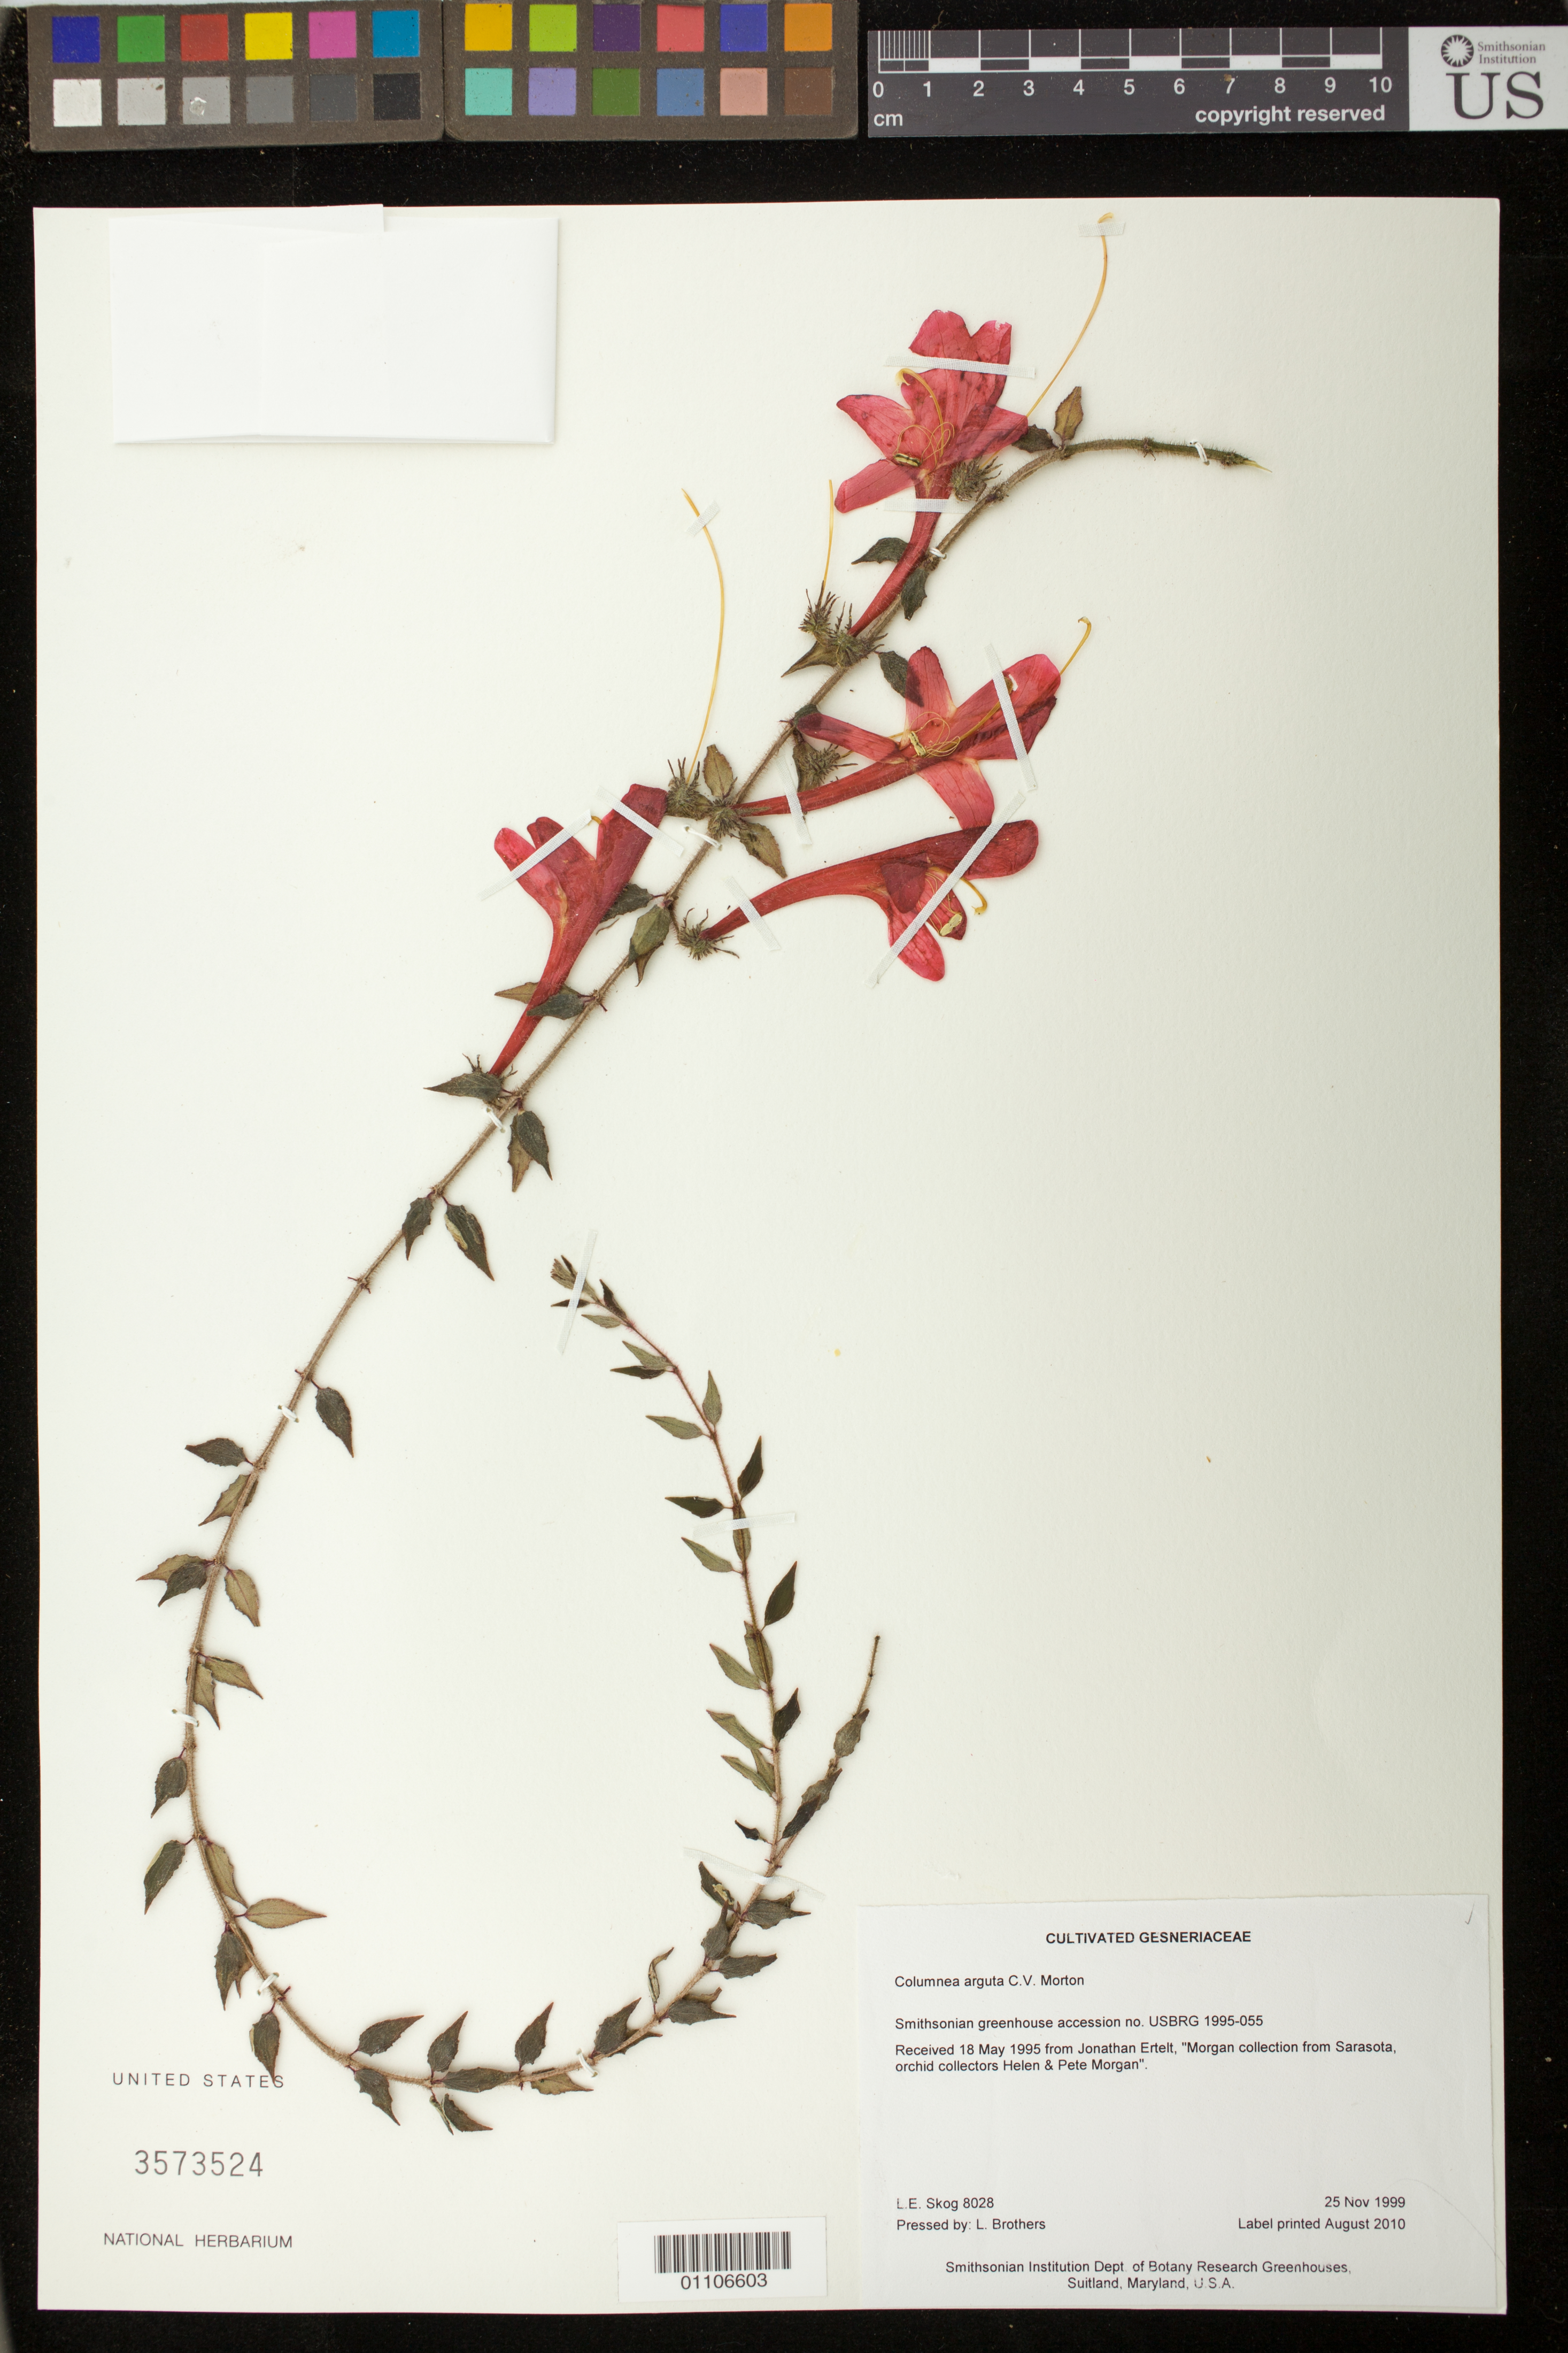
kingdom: Plantae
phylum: Tracheophyta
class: Magnoliopsida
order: Lamiales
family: Gesneriaceae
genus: Columnea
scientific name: Columnea arguta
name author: C.V. Morton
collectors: L. E. Skog & L. Brothers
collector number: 8028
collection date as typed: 25 Nov 1999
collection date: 1999-11-25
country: United States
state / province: Maryland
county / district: Prince George's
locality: Smithsonian Institution Dept. of Botany Research Greenhouses, Suitland, Maryland, U.S.A.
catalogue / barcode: US 3573524